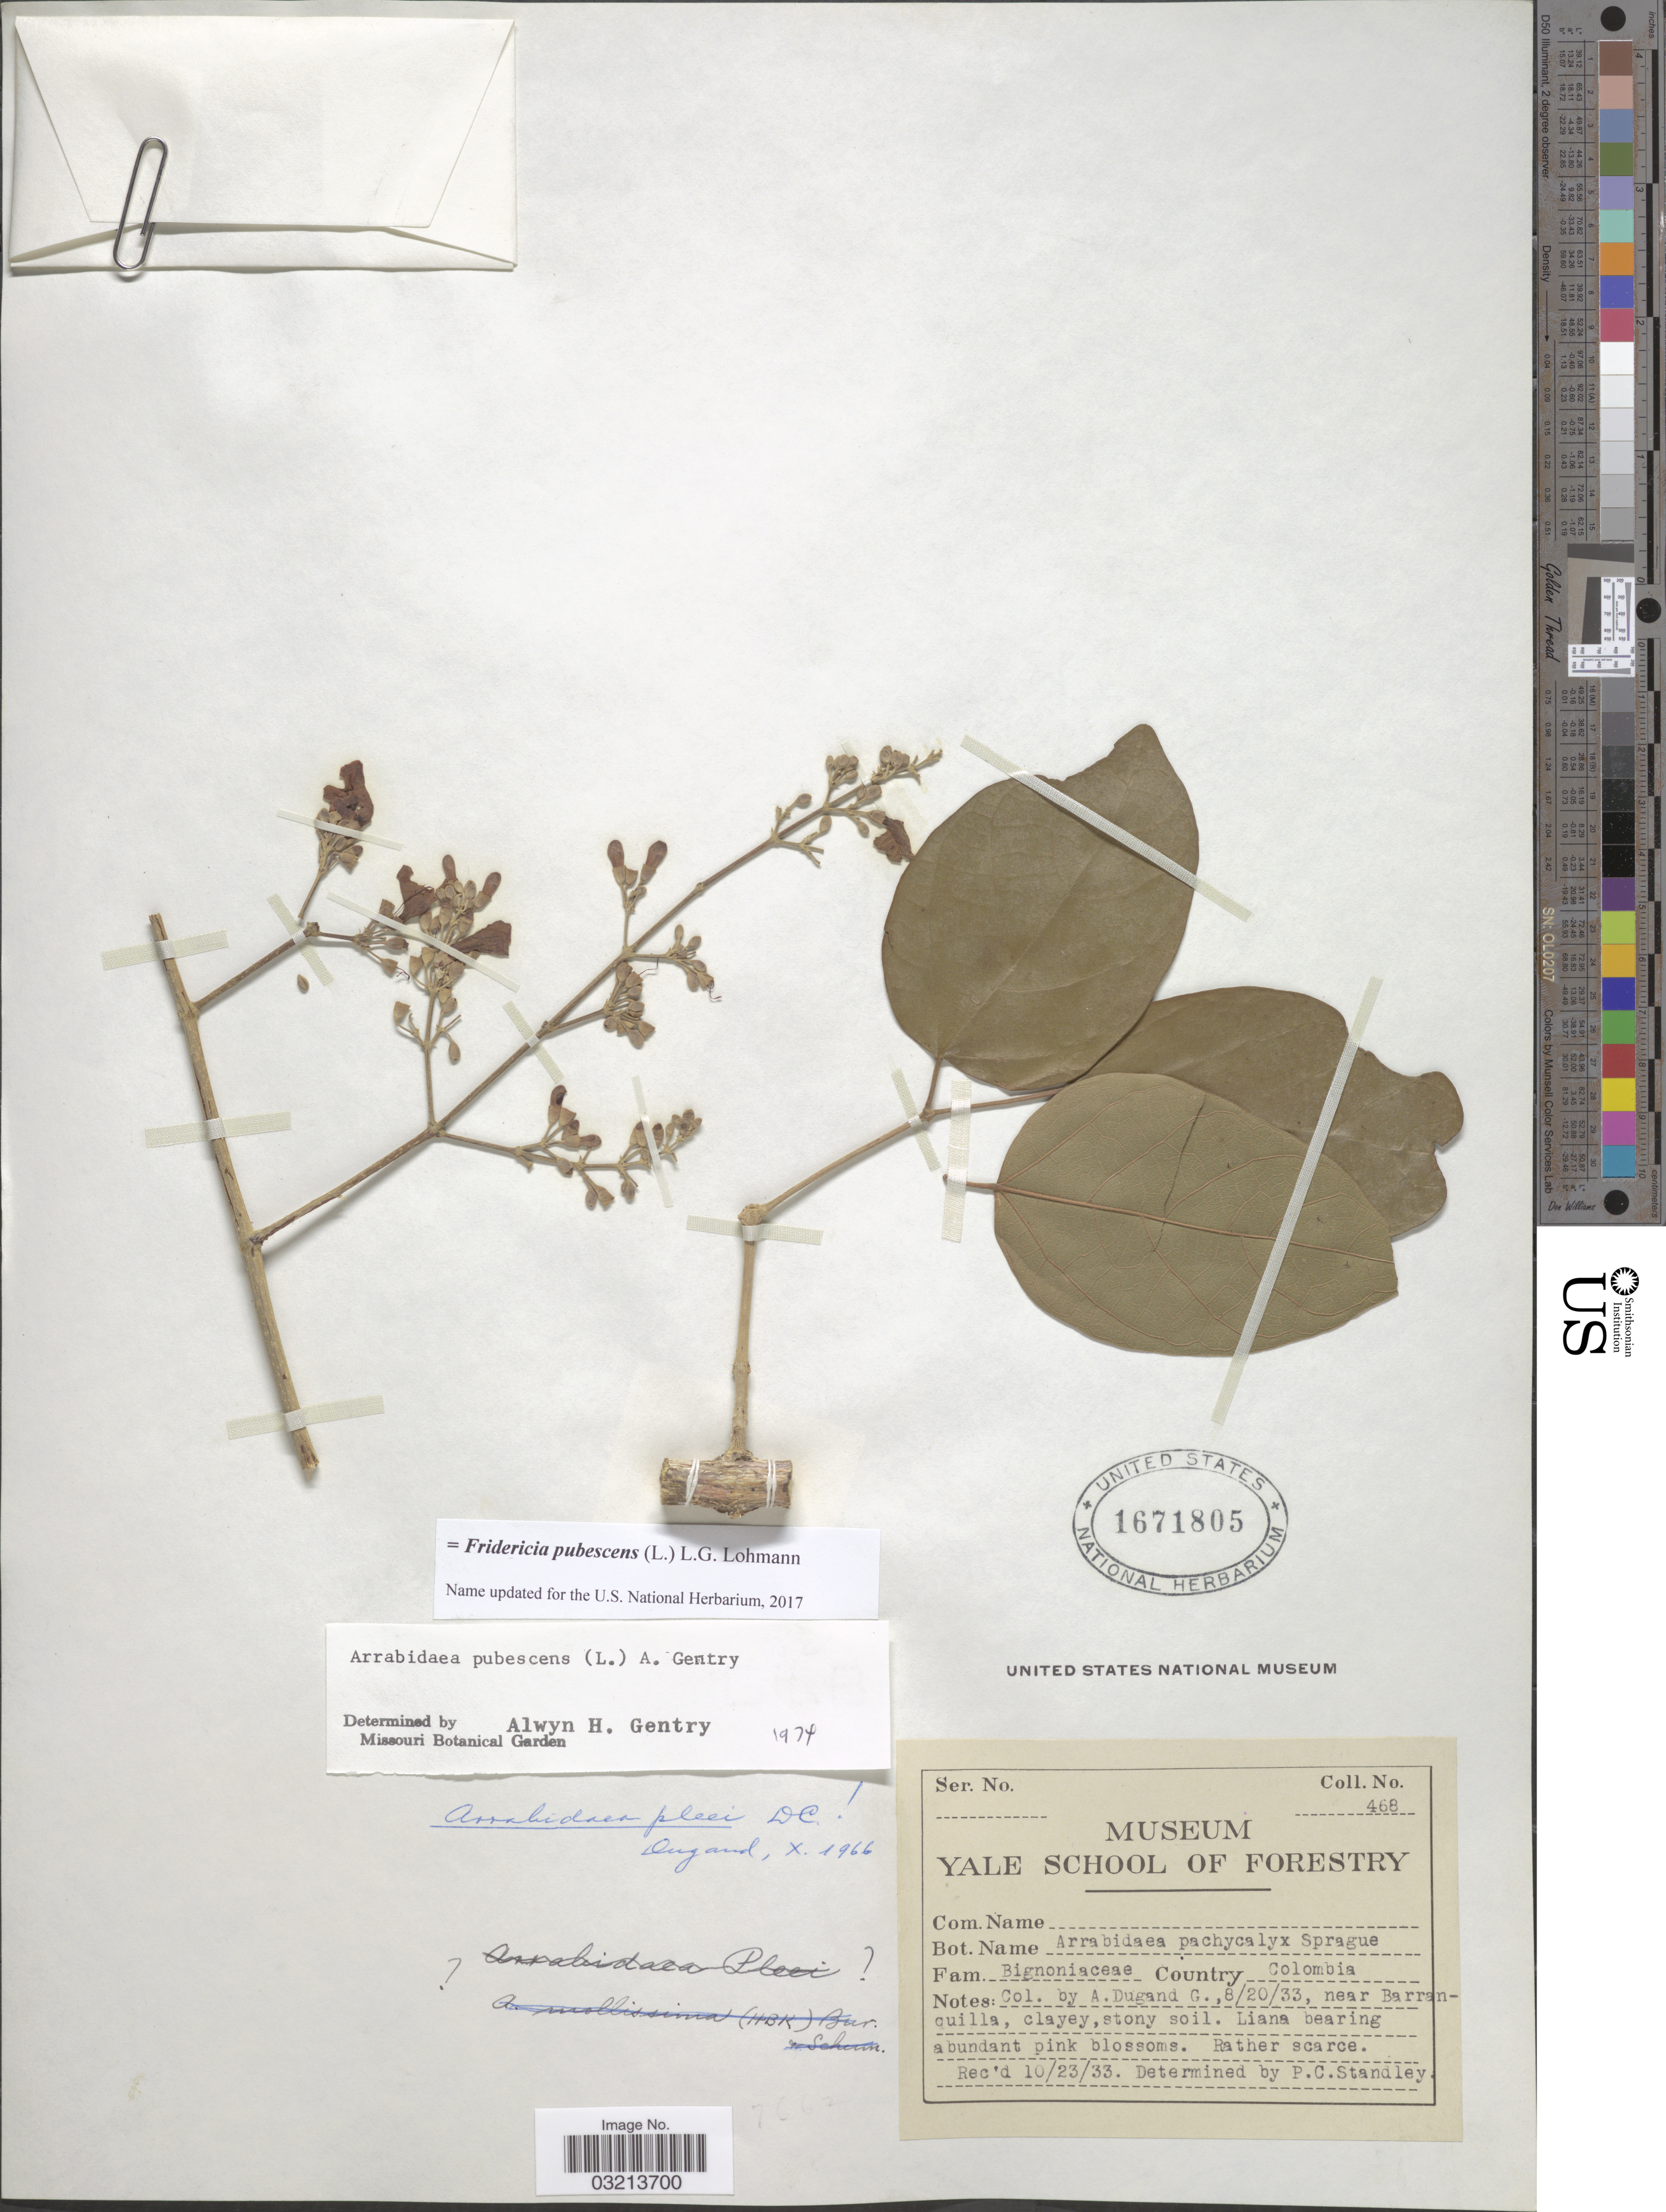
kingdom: Plantae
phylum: Tracheophyta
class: Magnoliopsida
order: Lamiales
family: Bignoniaceae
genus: Fridericia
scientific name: Fridericia pubescens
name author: (L.) L.G. Lohmann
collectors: A. Dugand G.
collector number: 468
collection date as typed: Transcribed d/m/y: 20/8/33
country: Colombia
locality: Near Barranquilla.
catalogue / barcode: US 1671805